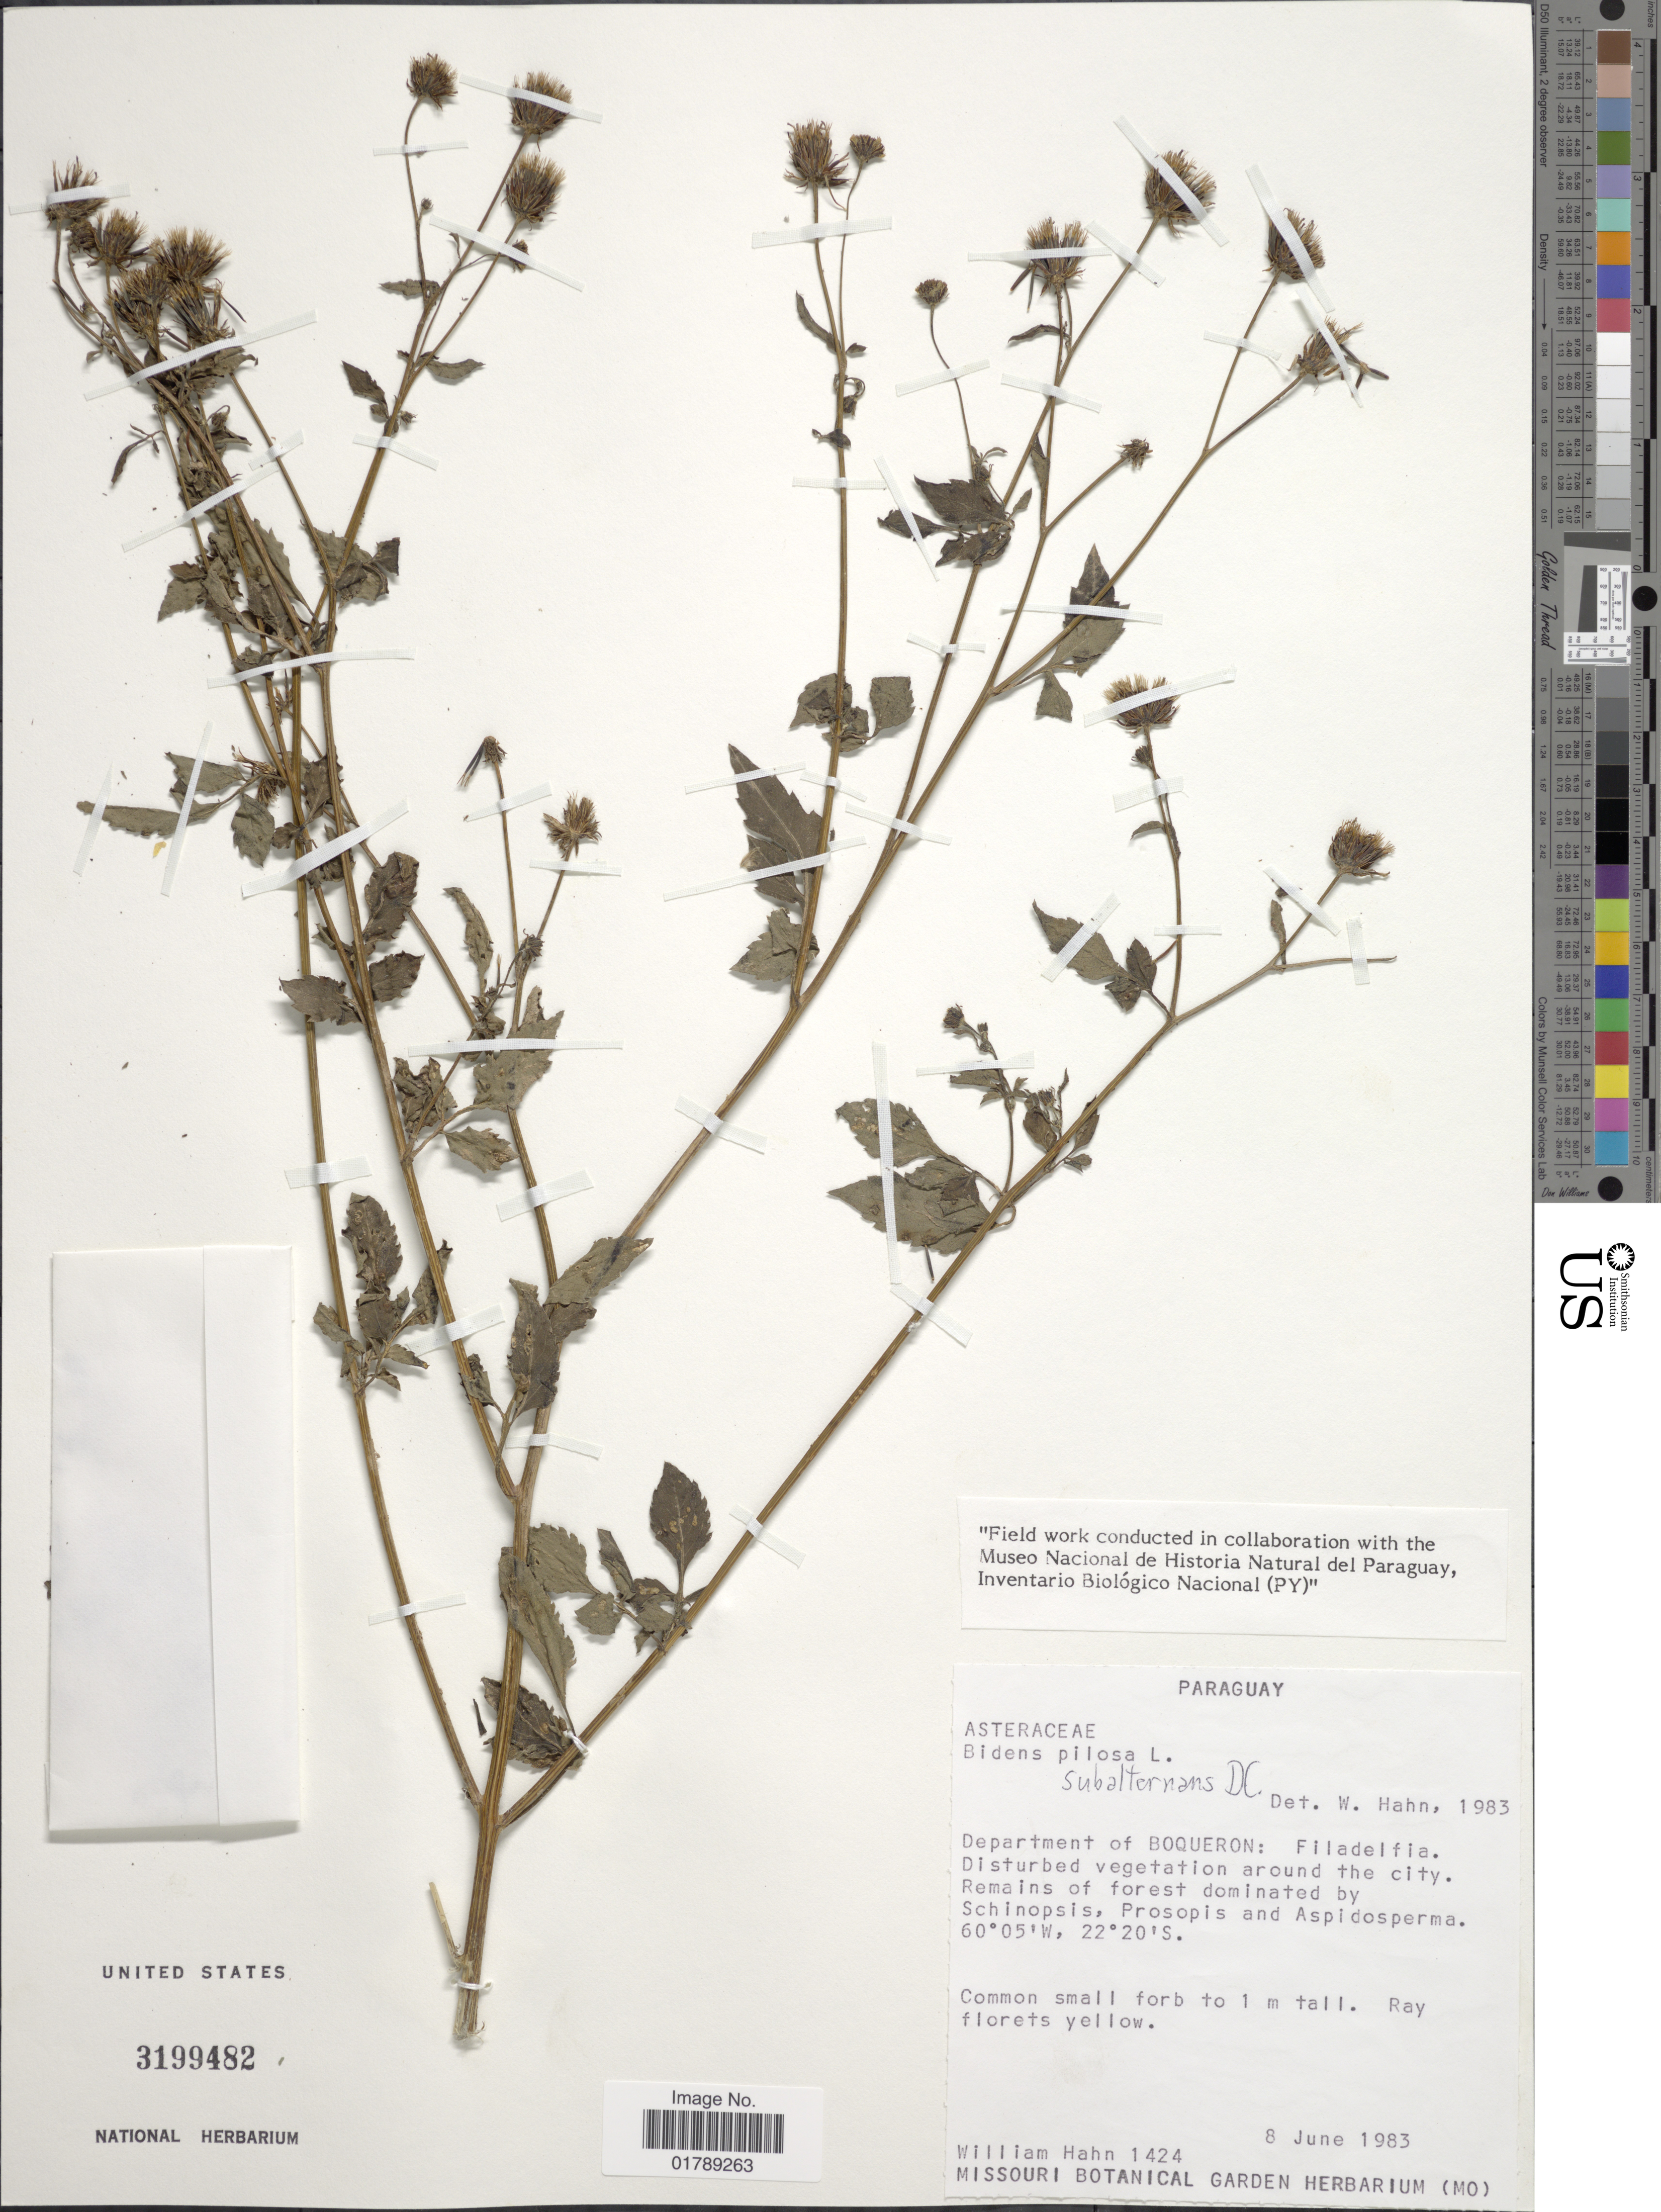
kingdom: Plantae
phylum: Tracheophyta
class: Magnoliopsida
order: Asterales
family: Asteraceae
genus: Bidens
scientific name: Bidens subalternans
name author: DC.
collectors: W. J. Hahn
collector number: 1424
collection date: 1983-06-08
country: Paraguay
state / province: Boqueron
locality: Filadelfia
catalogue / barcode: US 3199482